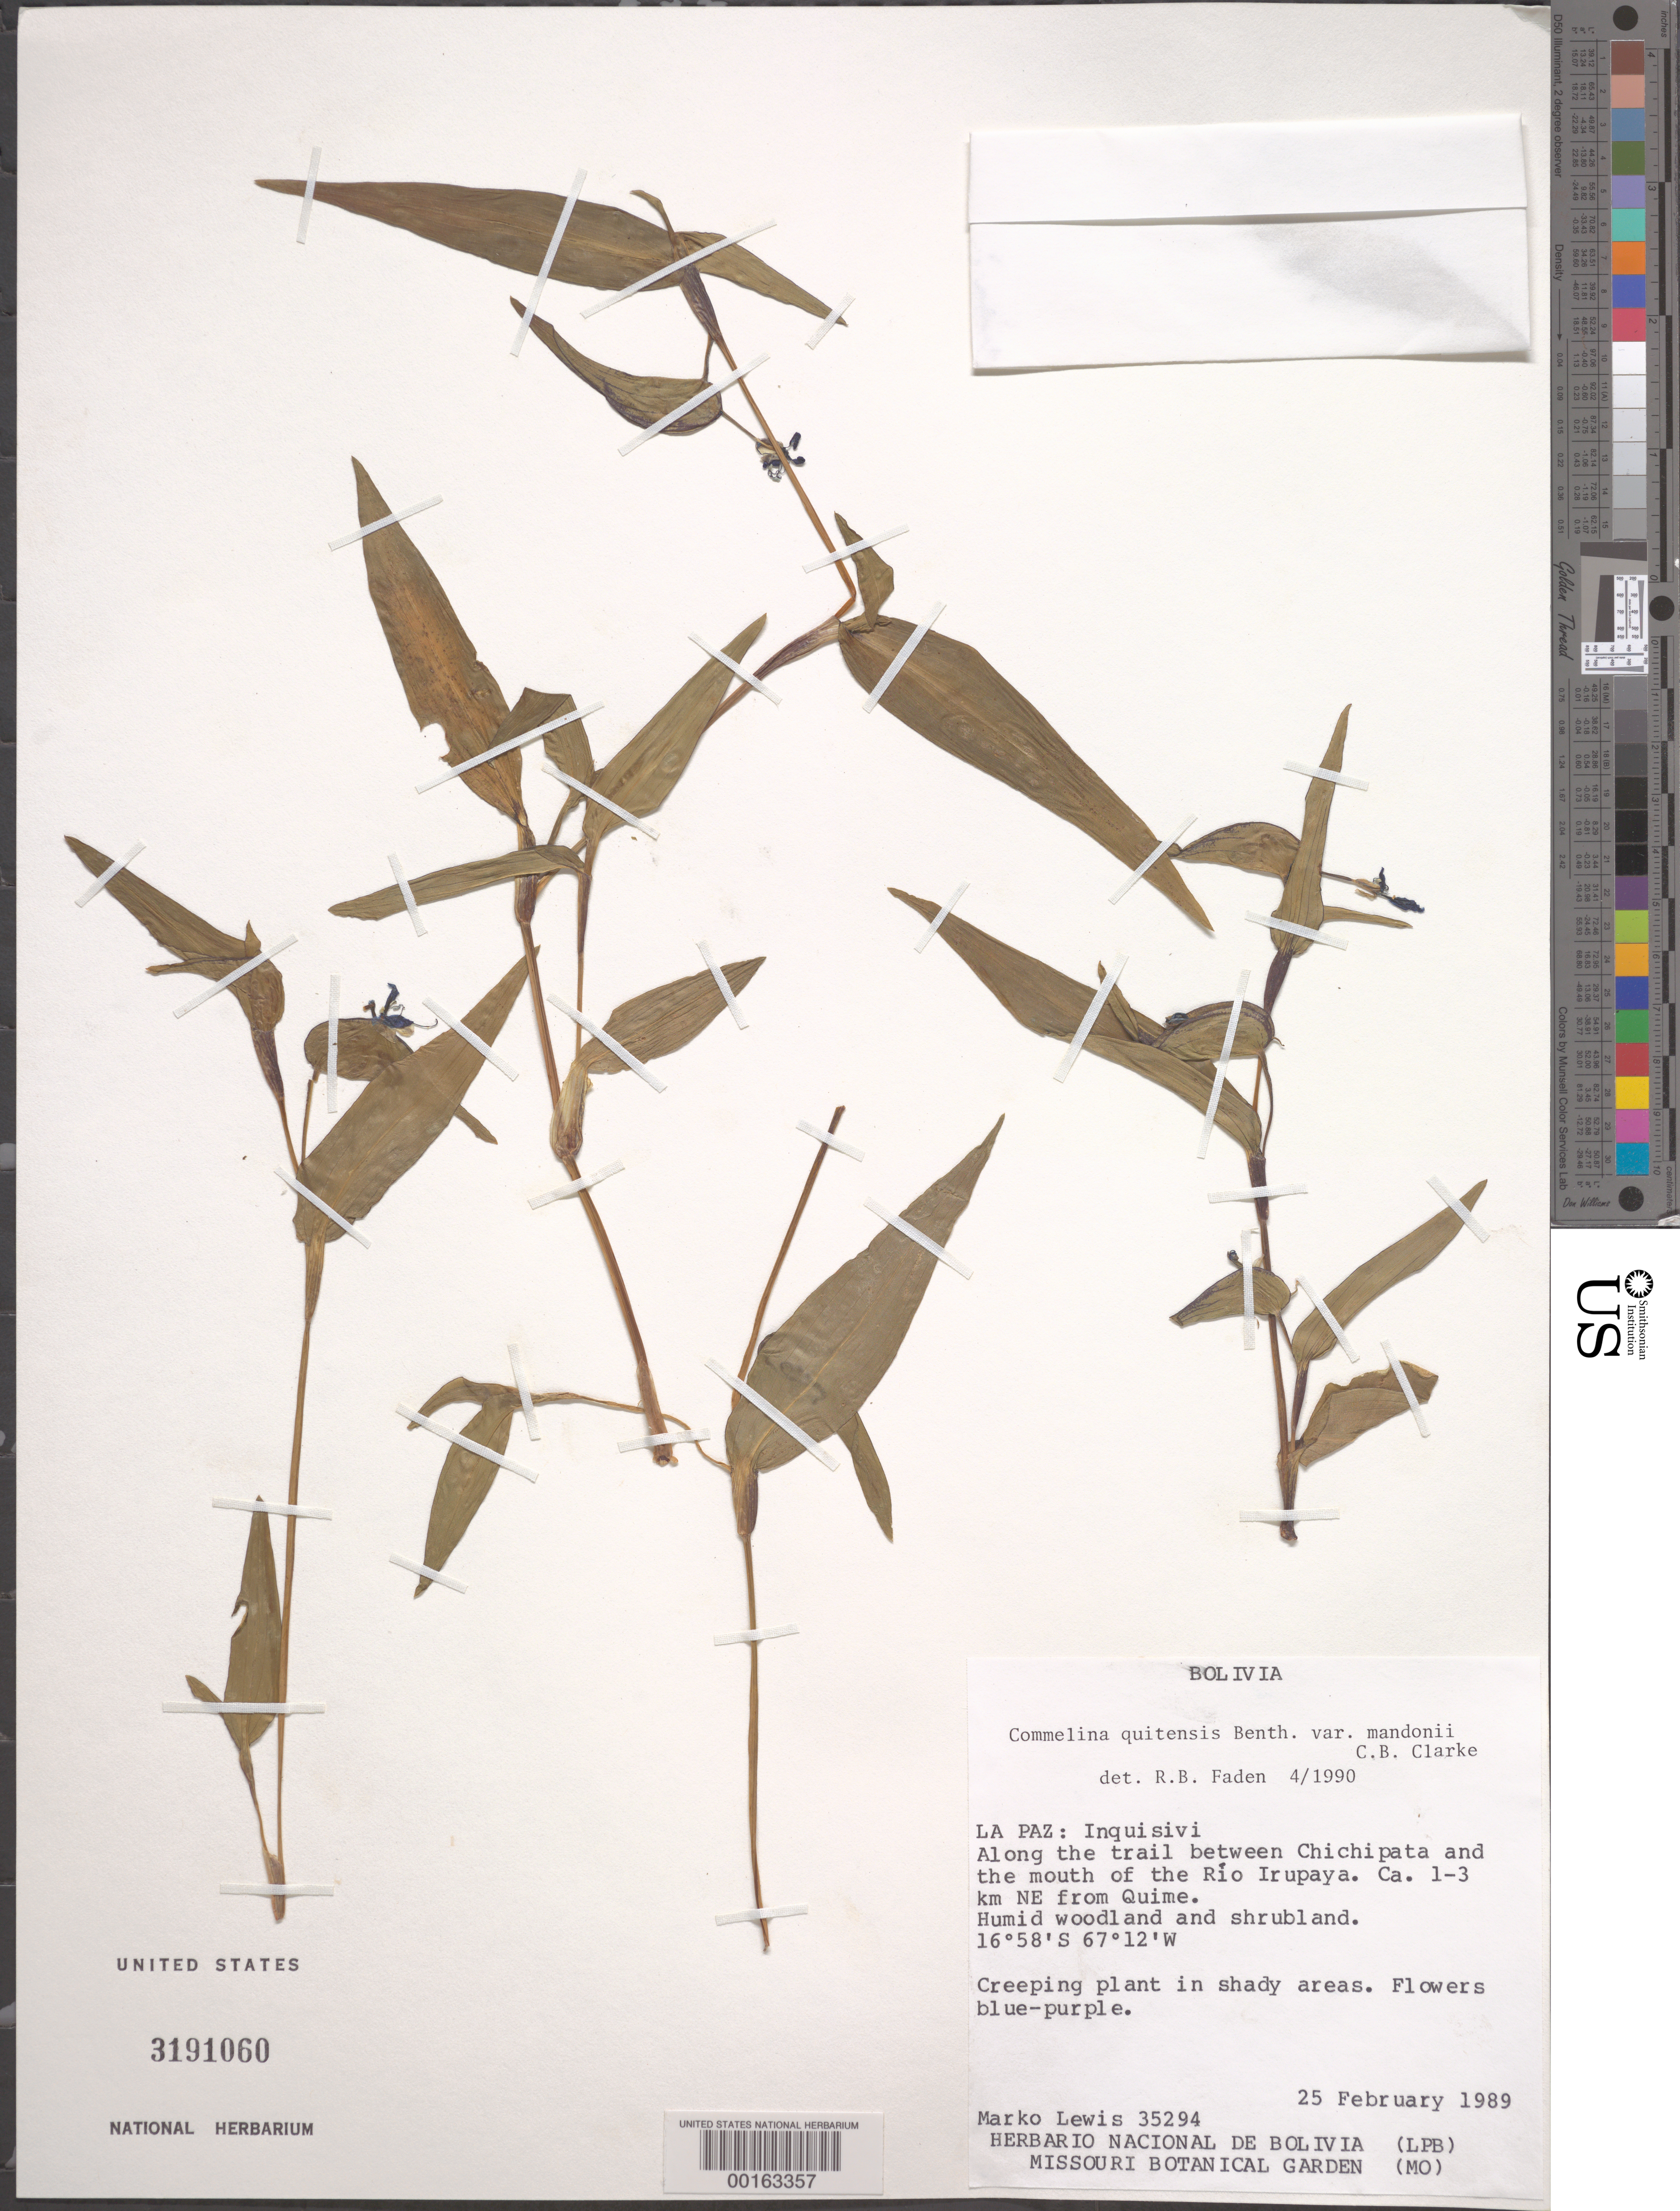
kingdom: Plantae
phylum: Tracheophyta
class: Liliopsida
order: Commelinales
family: Commelinaceae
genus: Commelina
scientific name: Commelina quitensis var. mandonii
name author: C.B. Clarke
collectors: M. E. Lewis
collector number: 35294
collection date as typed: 25 Feb 1989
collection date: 1989-02-25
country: Bolivia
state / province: La Paz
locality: Inquisivi, along the Trail between Chichipata and mouth of Rio Irupaya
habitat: Humid woodland and shrubland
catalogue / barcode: US 3191060